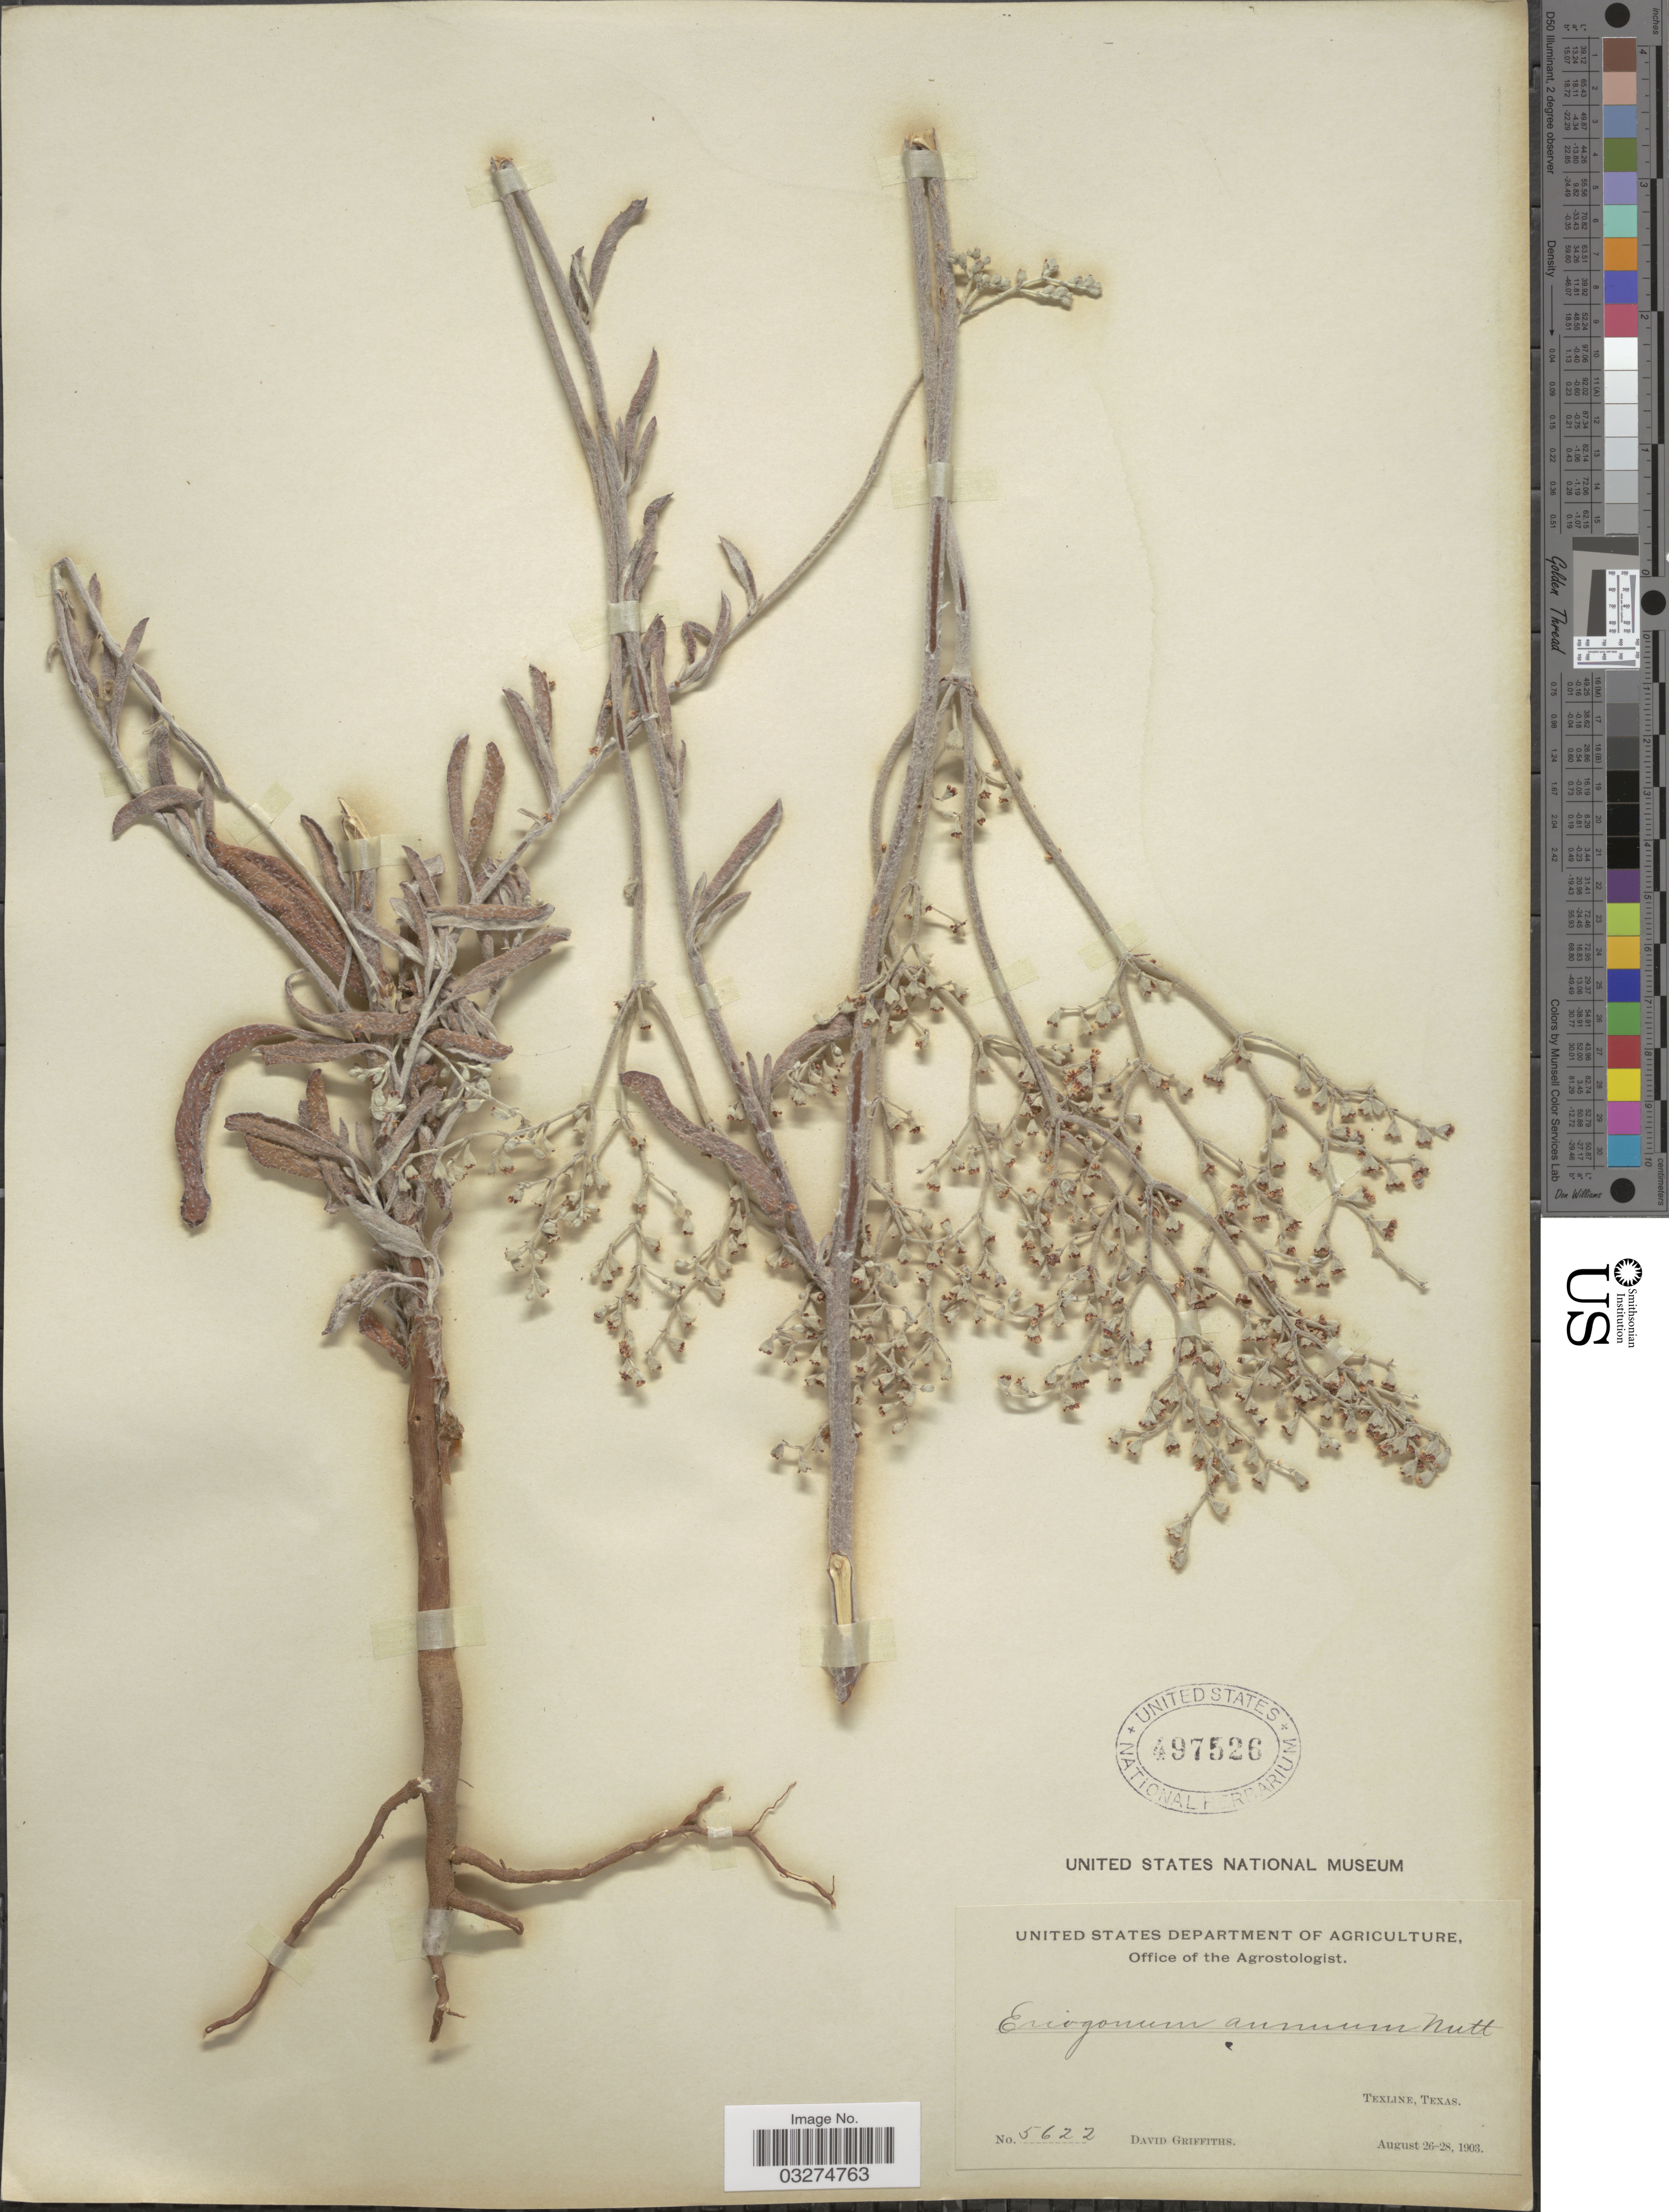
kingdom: Plantae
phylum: Tracheophyta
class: Magnoliopsida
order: Caryophyllales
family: Polygonaceae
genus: Eriogonum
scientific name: Eriogonum annuum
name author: Nutt.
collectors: D. Griffiths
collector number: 5622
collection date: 1903-08-26/1903-08-28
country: United States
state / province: Texas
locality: Texline.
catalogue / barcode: US 497526